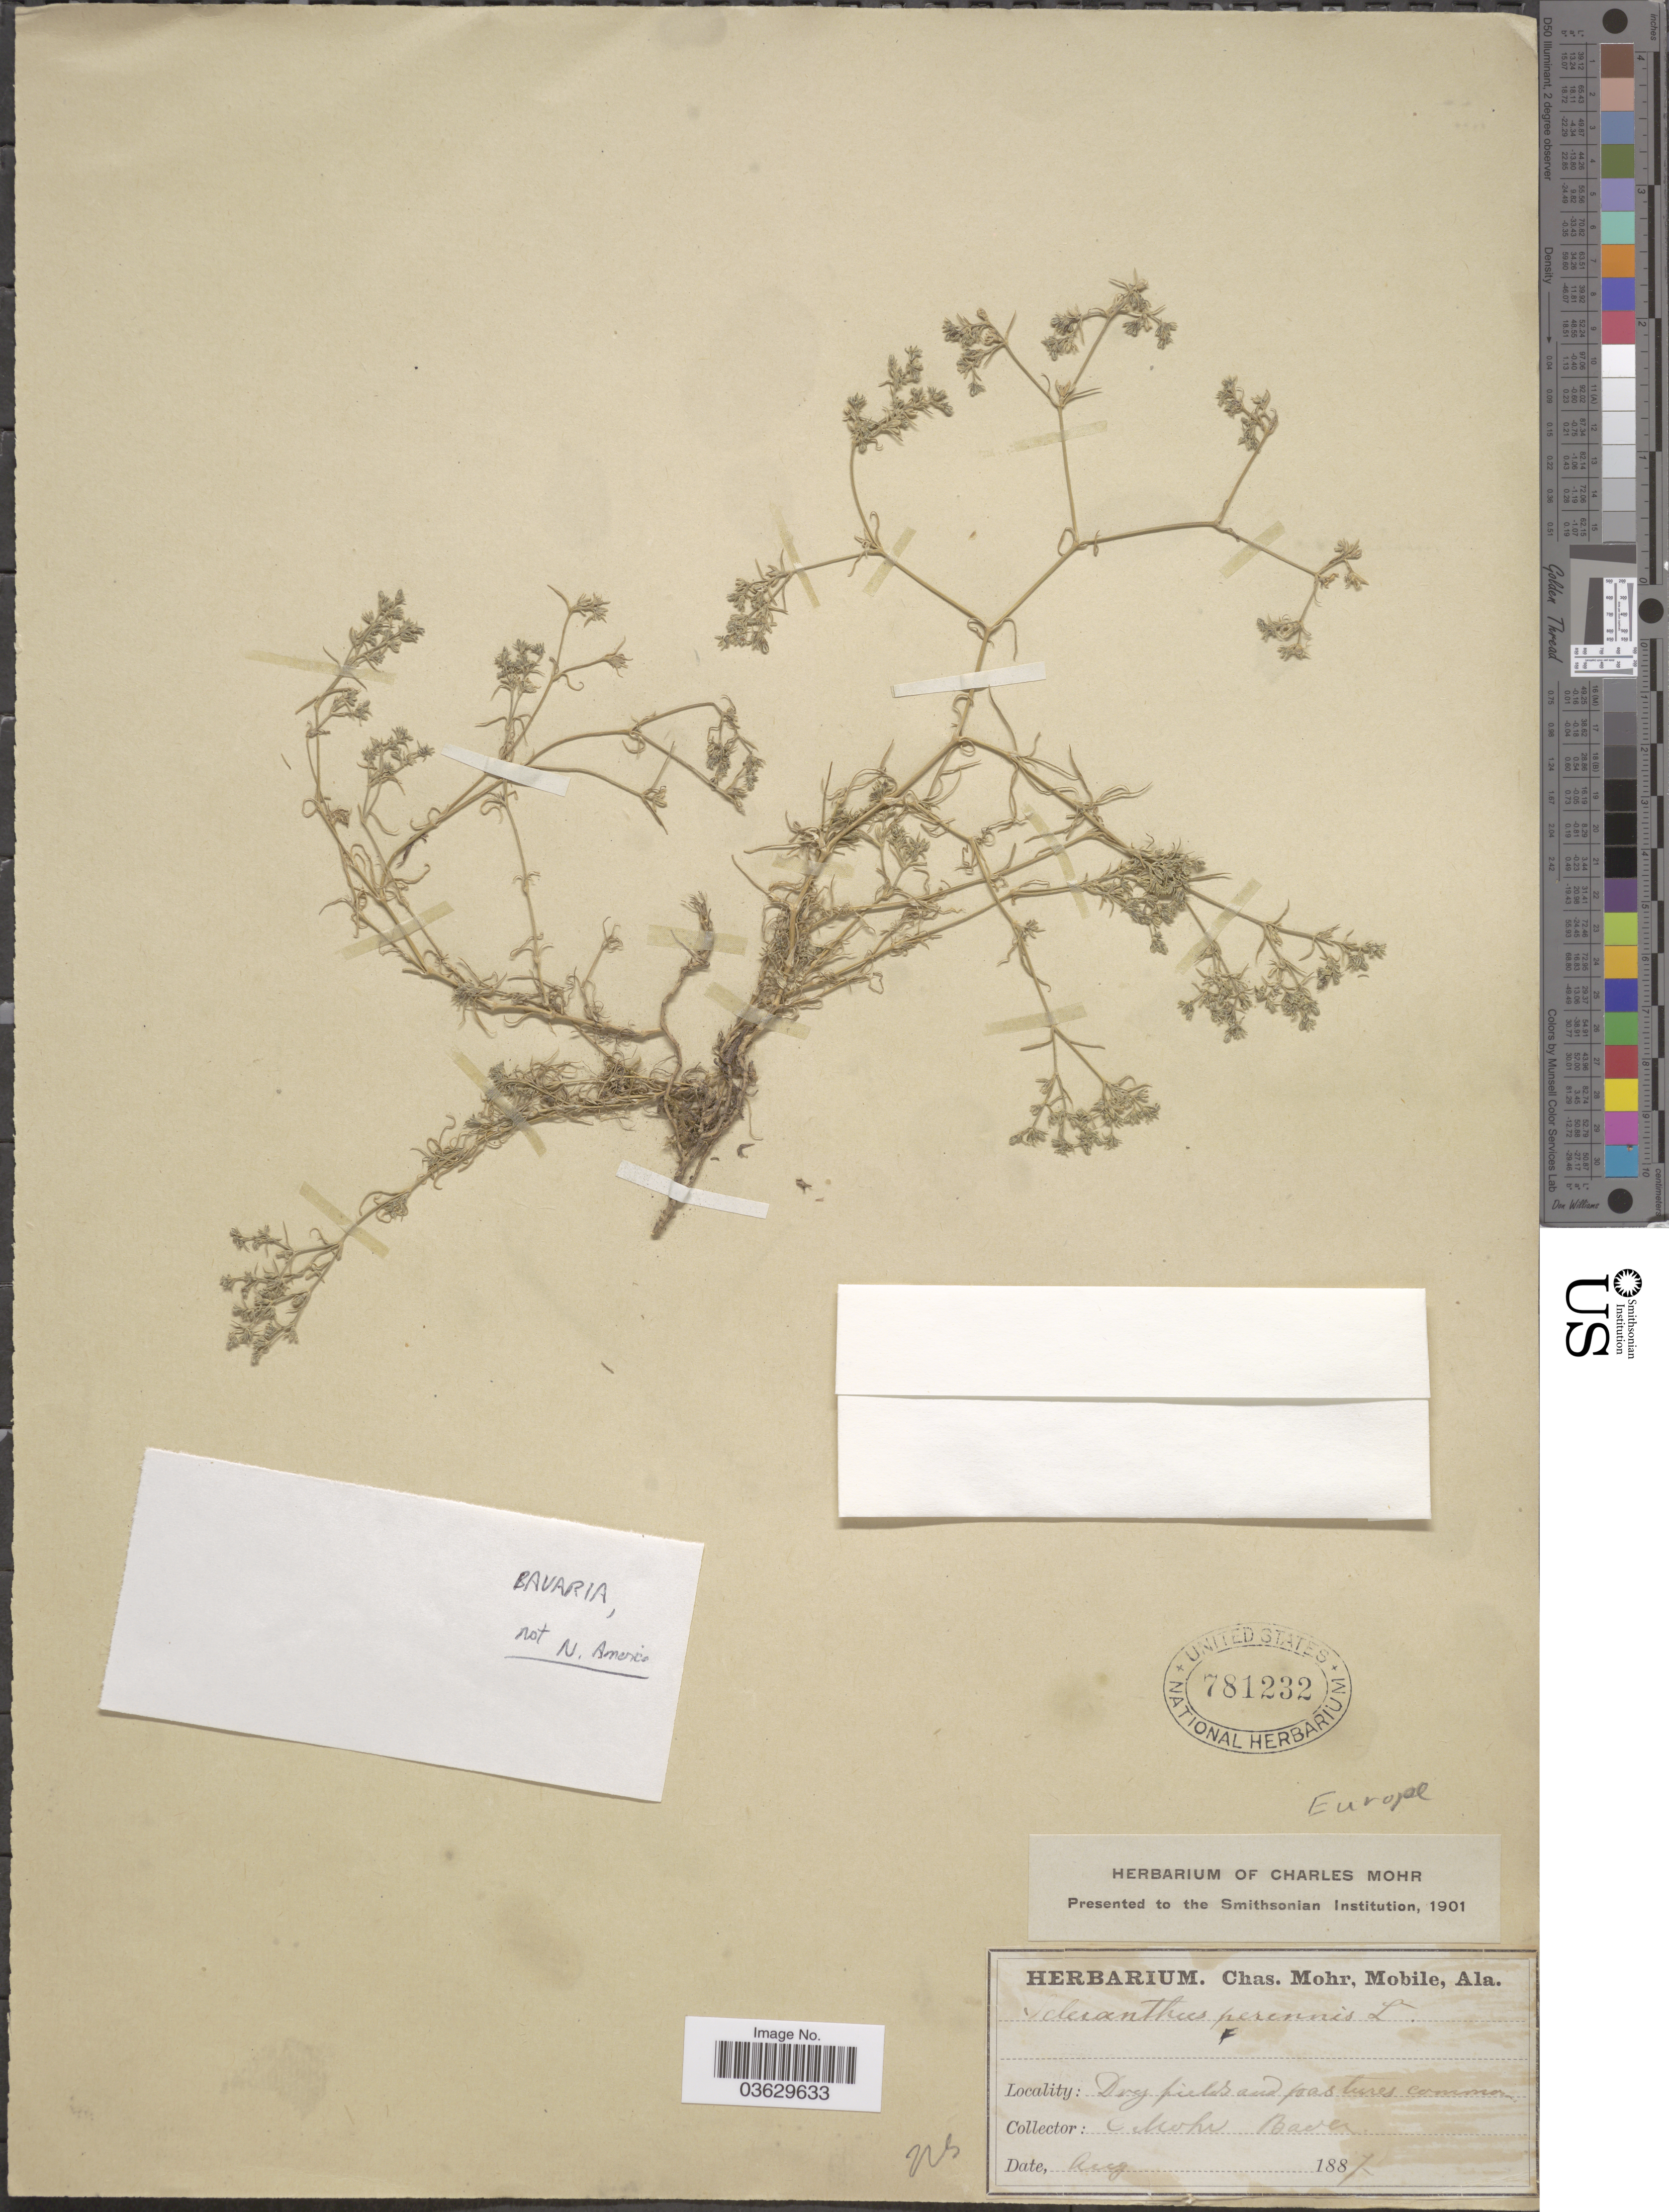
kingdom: Plantae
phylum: Tracheophyta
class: Magnoliopsida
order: Caryophyllales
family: Caryophyllaceae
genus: Scleranthus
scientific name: Scleranthus perennis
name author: L.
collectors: Mohr, C. T. (herbarium)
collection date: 1887-08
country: Germany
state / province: Bayern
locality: Dry fields and pastures common. Bava.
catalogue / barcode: US 781232